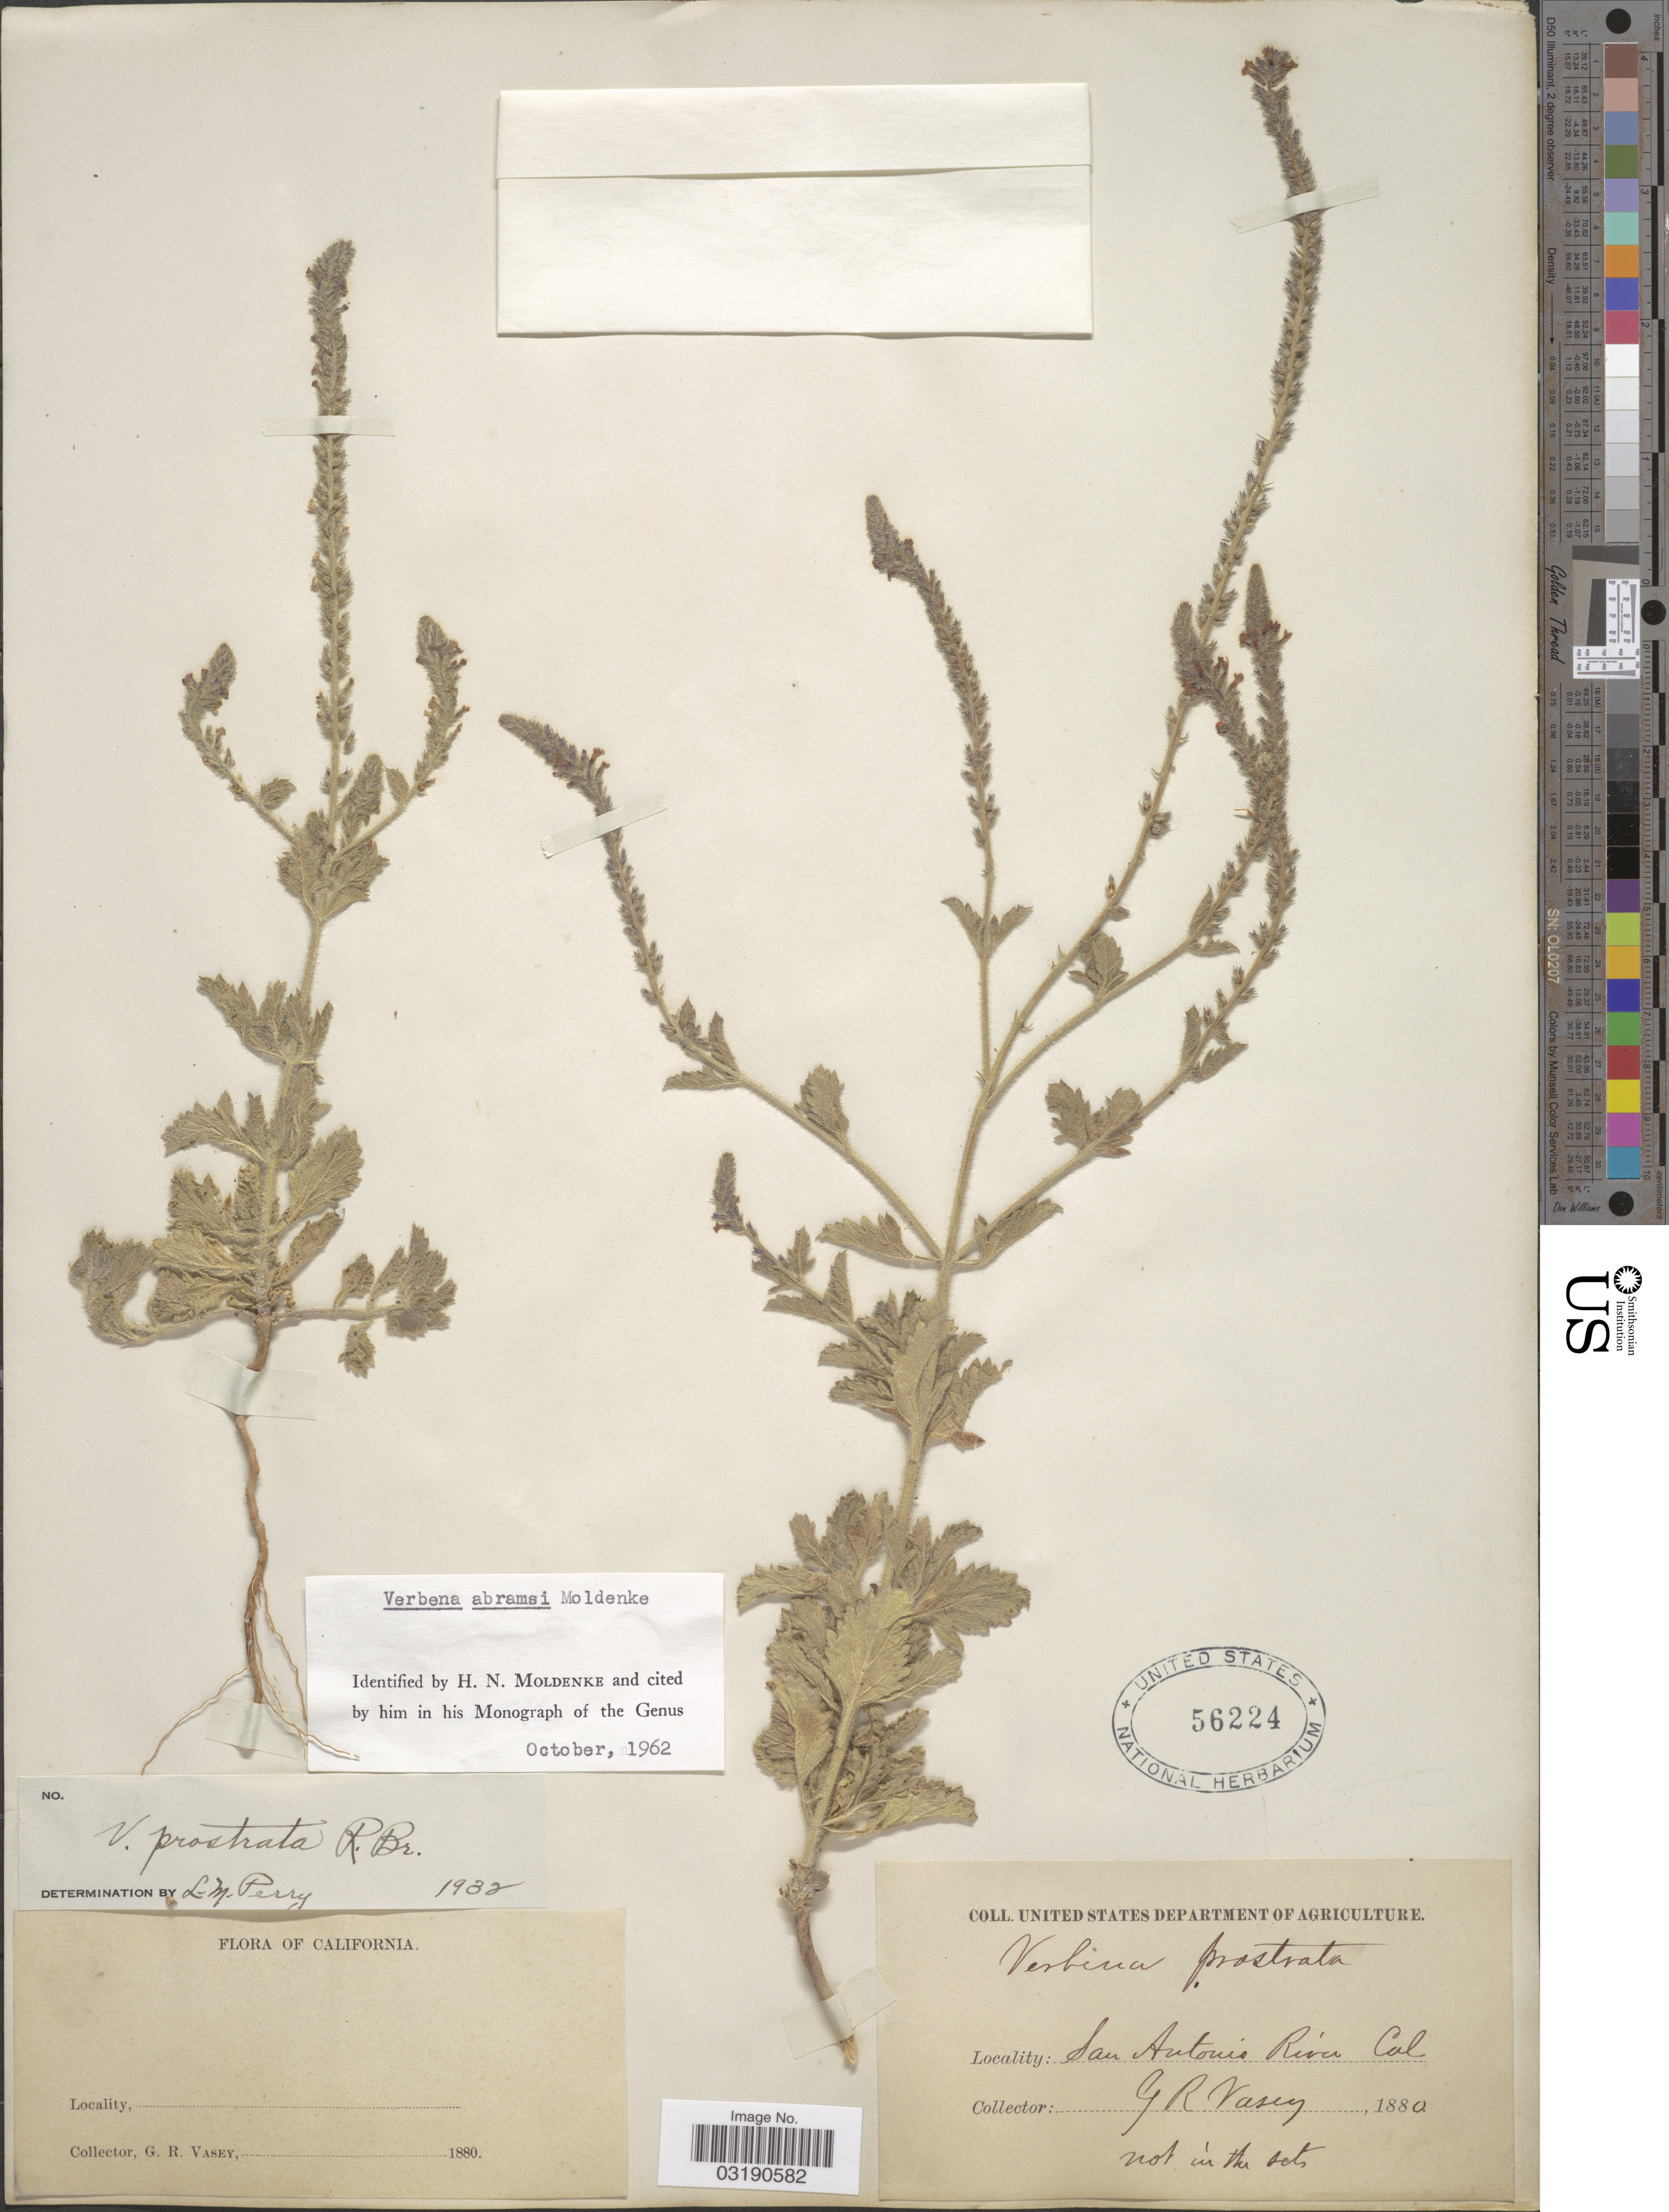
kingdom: Plantae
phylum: Tracheophyta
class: Magnoliopsida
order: Lamiales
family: Verbenaceae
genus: Verbena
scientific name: Verbena abramsii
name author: Moldenke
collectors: G. R. Vasey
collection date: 1880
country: United States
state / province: California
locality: San Antonio River.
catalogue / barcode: US 56224